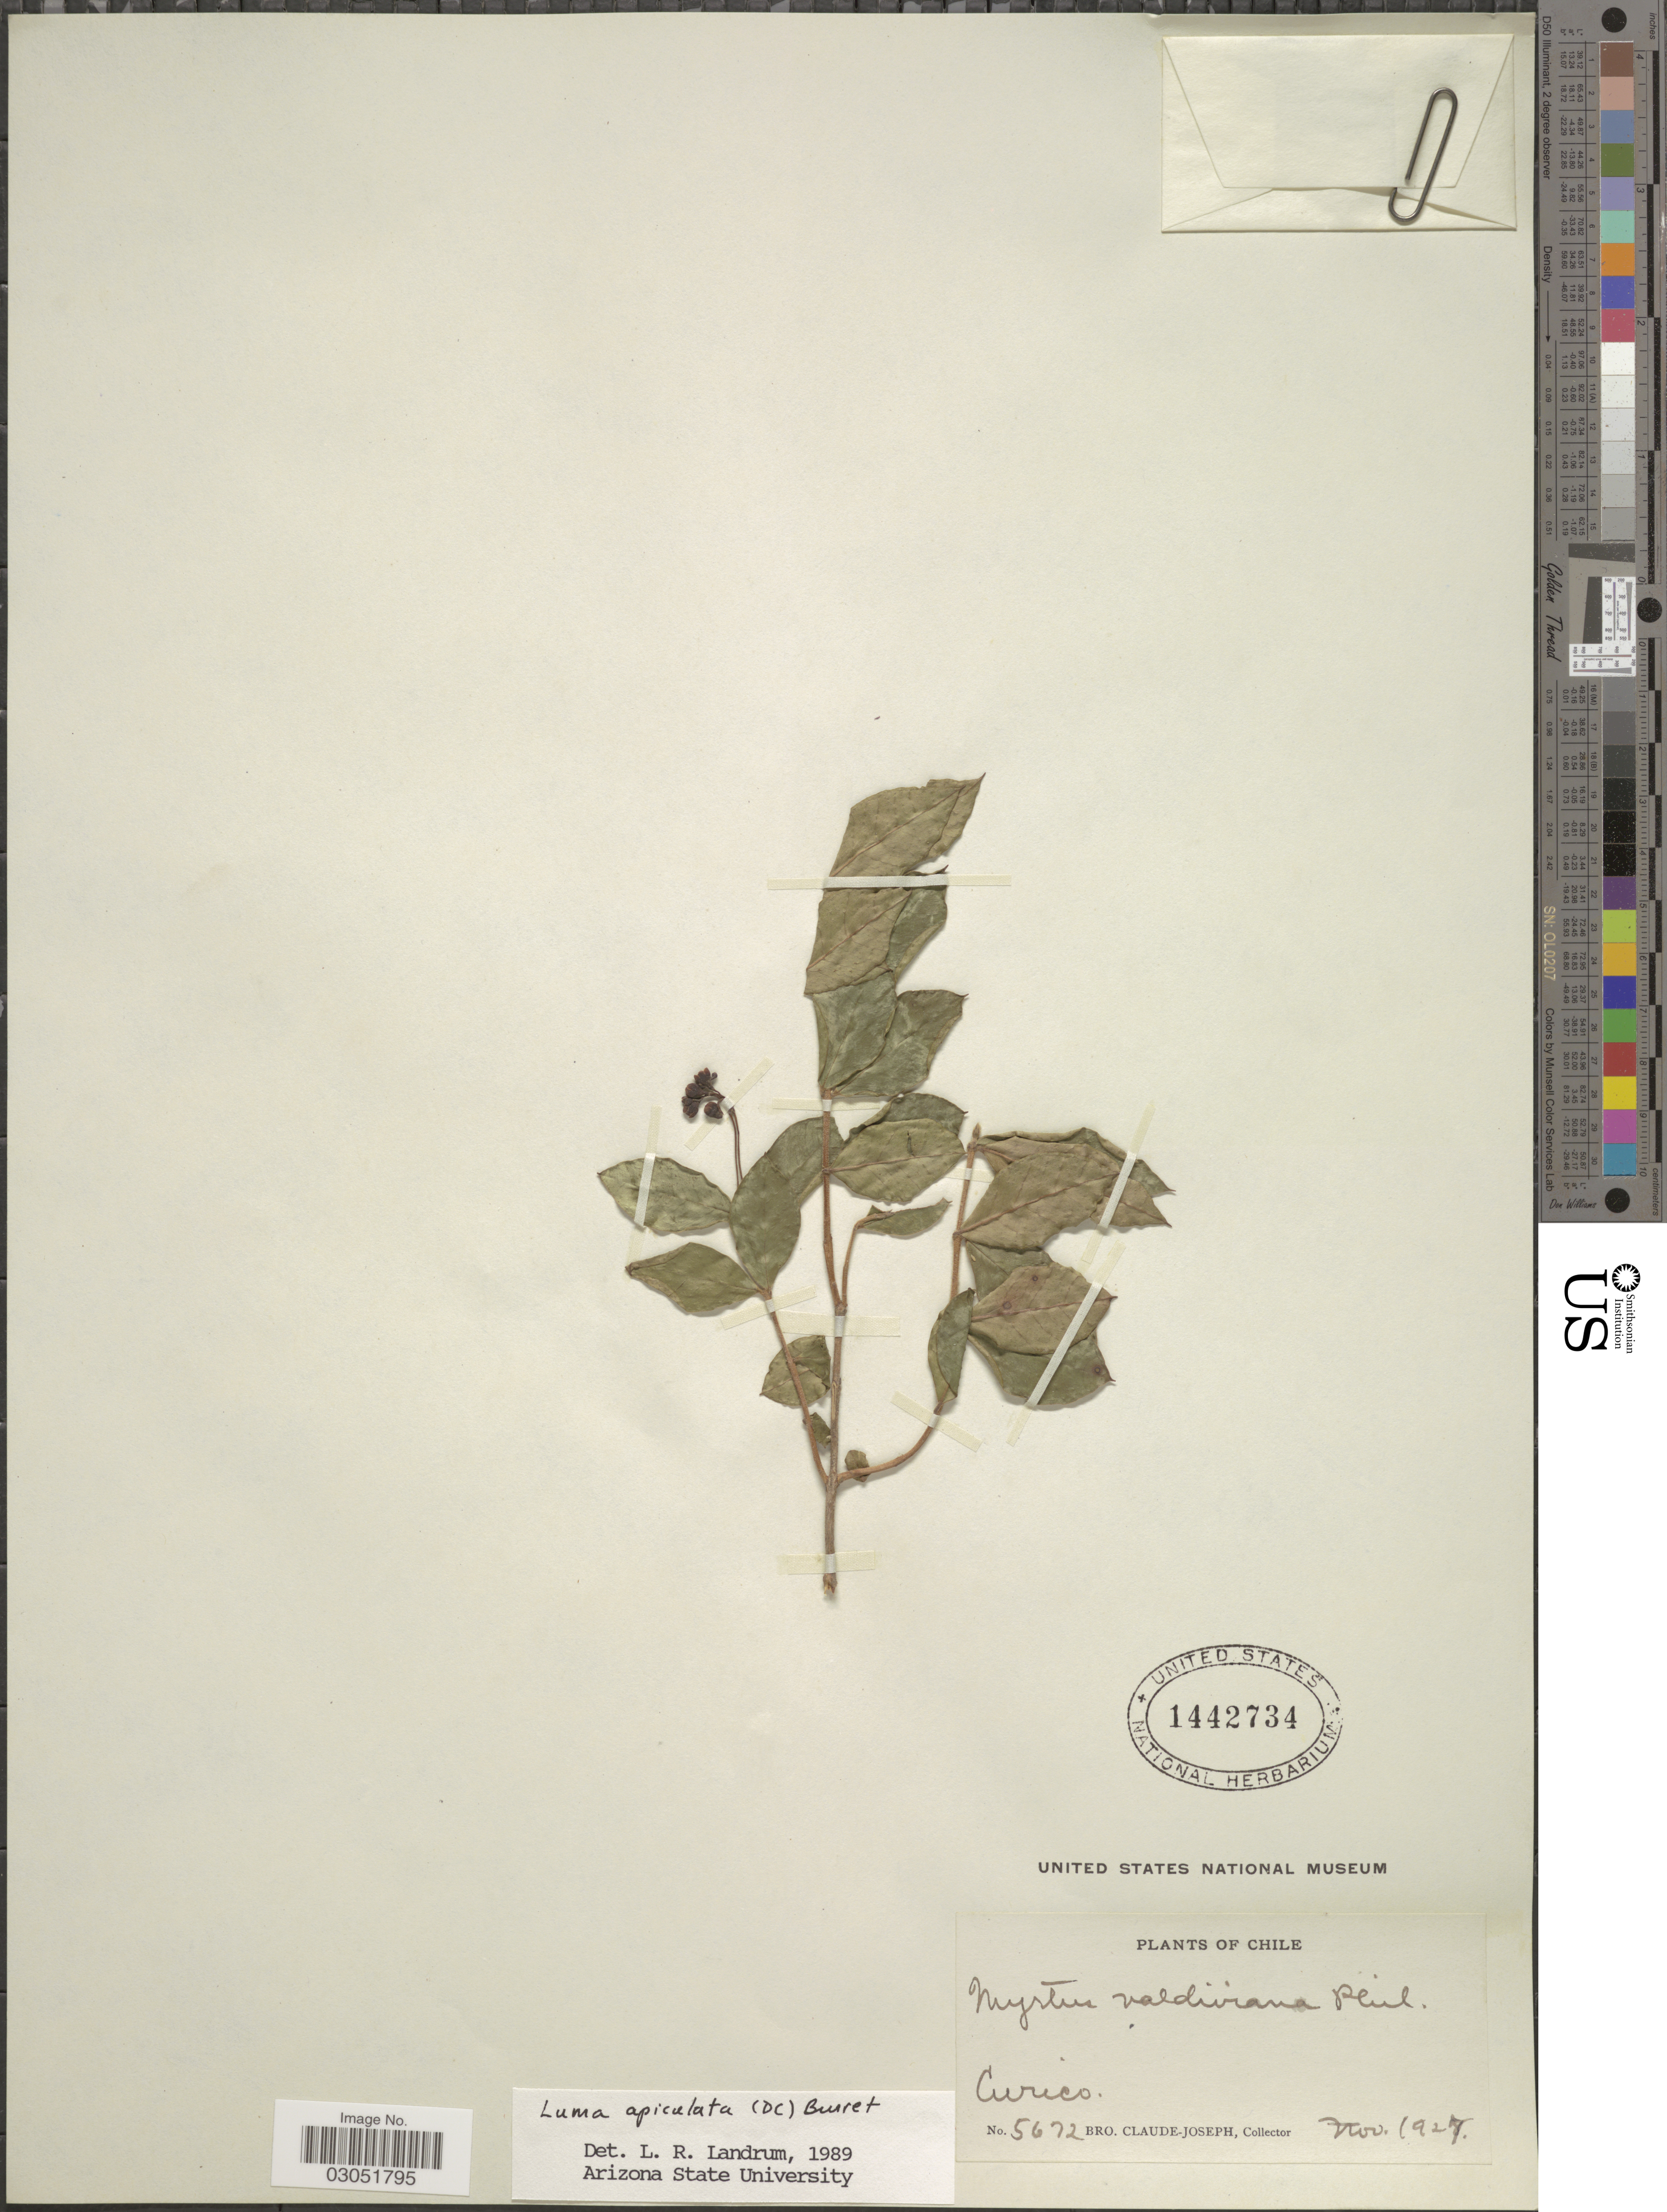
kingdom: Plantae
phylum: Tracheophyta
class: Magnoliopsida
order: Myrtales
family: Myrtaceae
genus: Luma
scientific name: Luma apiculata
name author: (DC.) Burret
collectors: Bro. Claude-Joseph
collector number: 5672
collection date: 1927-11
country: Chile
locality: Curico.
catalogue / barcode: US 1442734